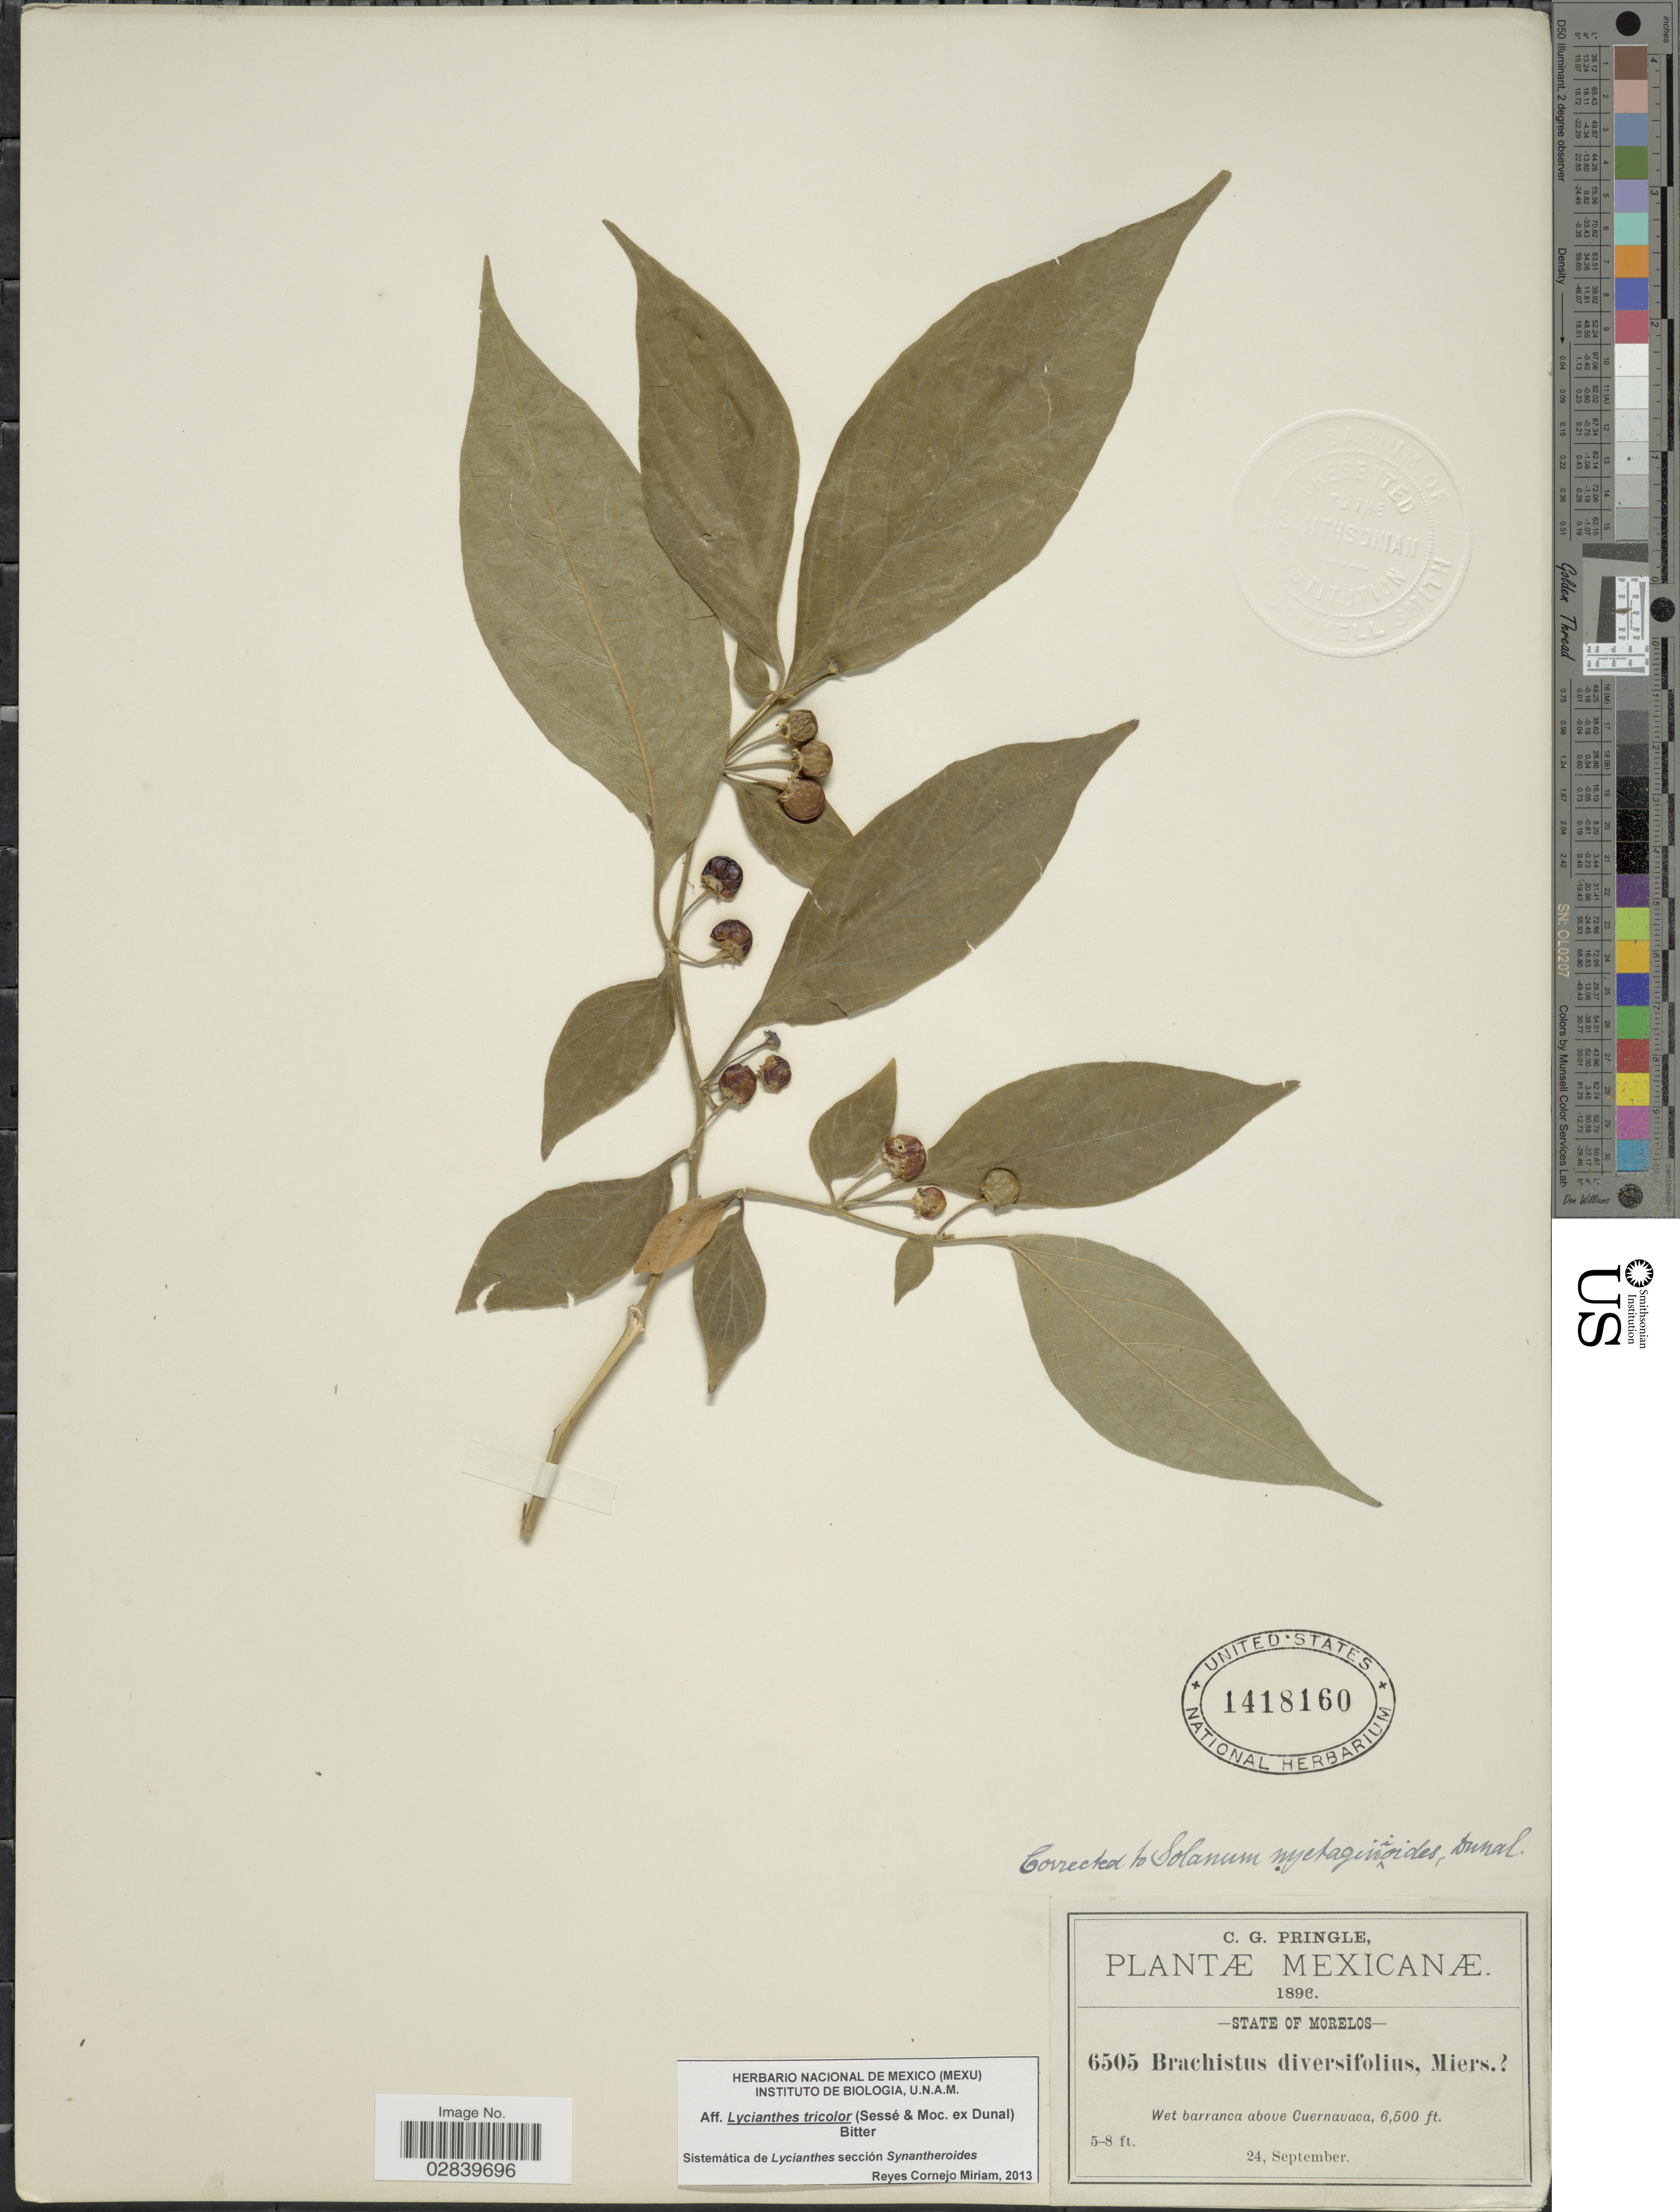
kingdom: Plantae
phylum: Tracheophyta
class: Magnoliopsida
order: Solanales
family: Solanaceae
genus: Lycianthes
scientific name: Lycianthes tricolor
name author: (Dunal) Bitter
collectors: C. G. Pringle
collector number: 6505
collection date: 1896-09-24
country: Mexico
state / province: Morelos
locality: Wet barranca above Cuernavaca.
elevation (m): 1981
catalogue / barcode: US 1418160